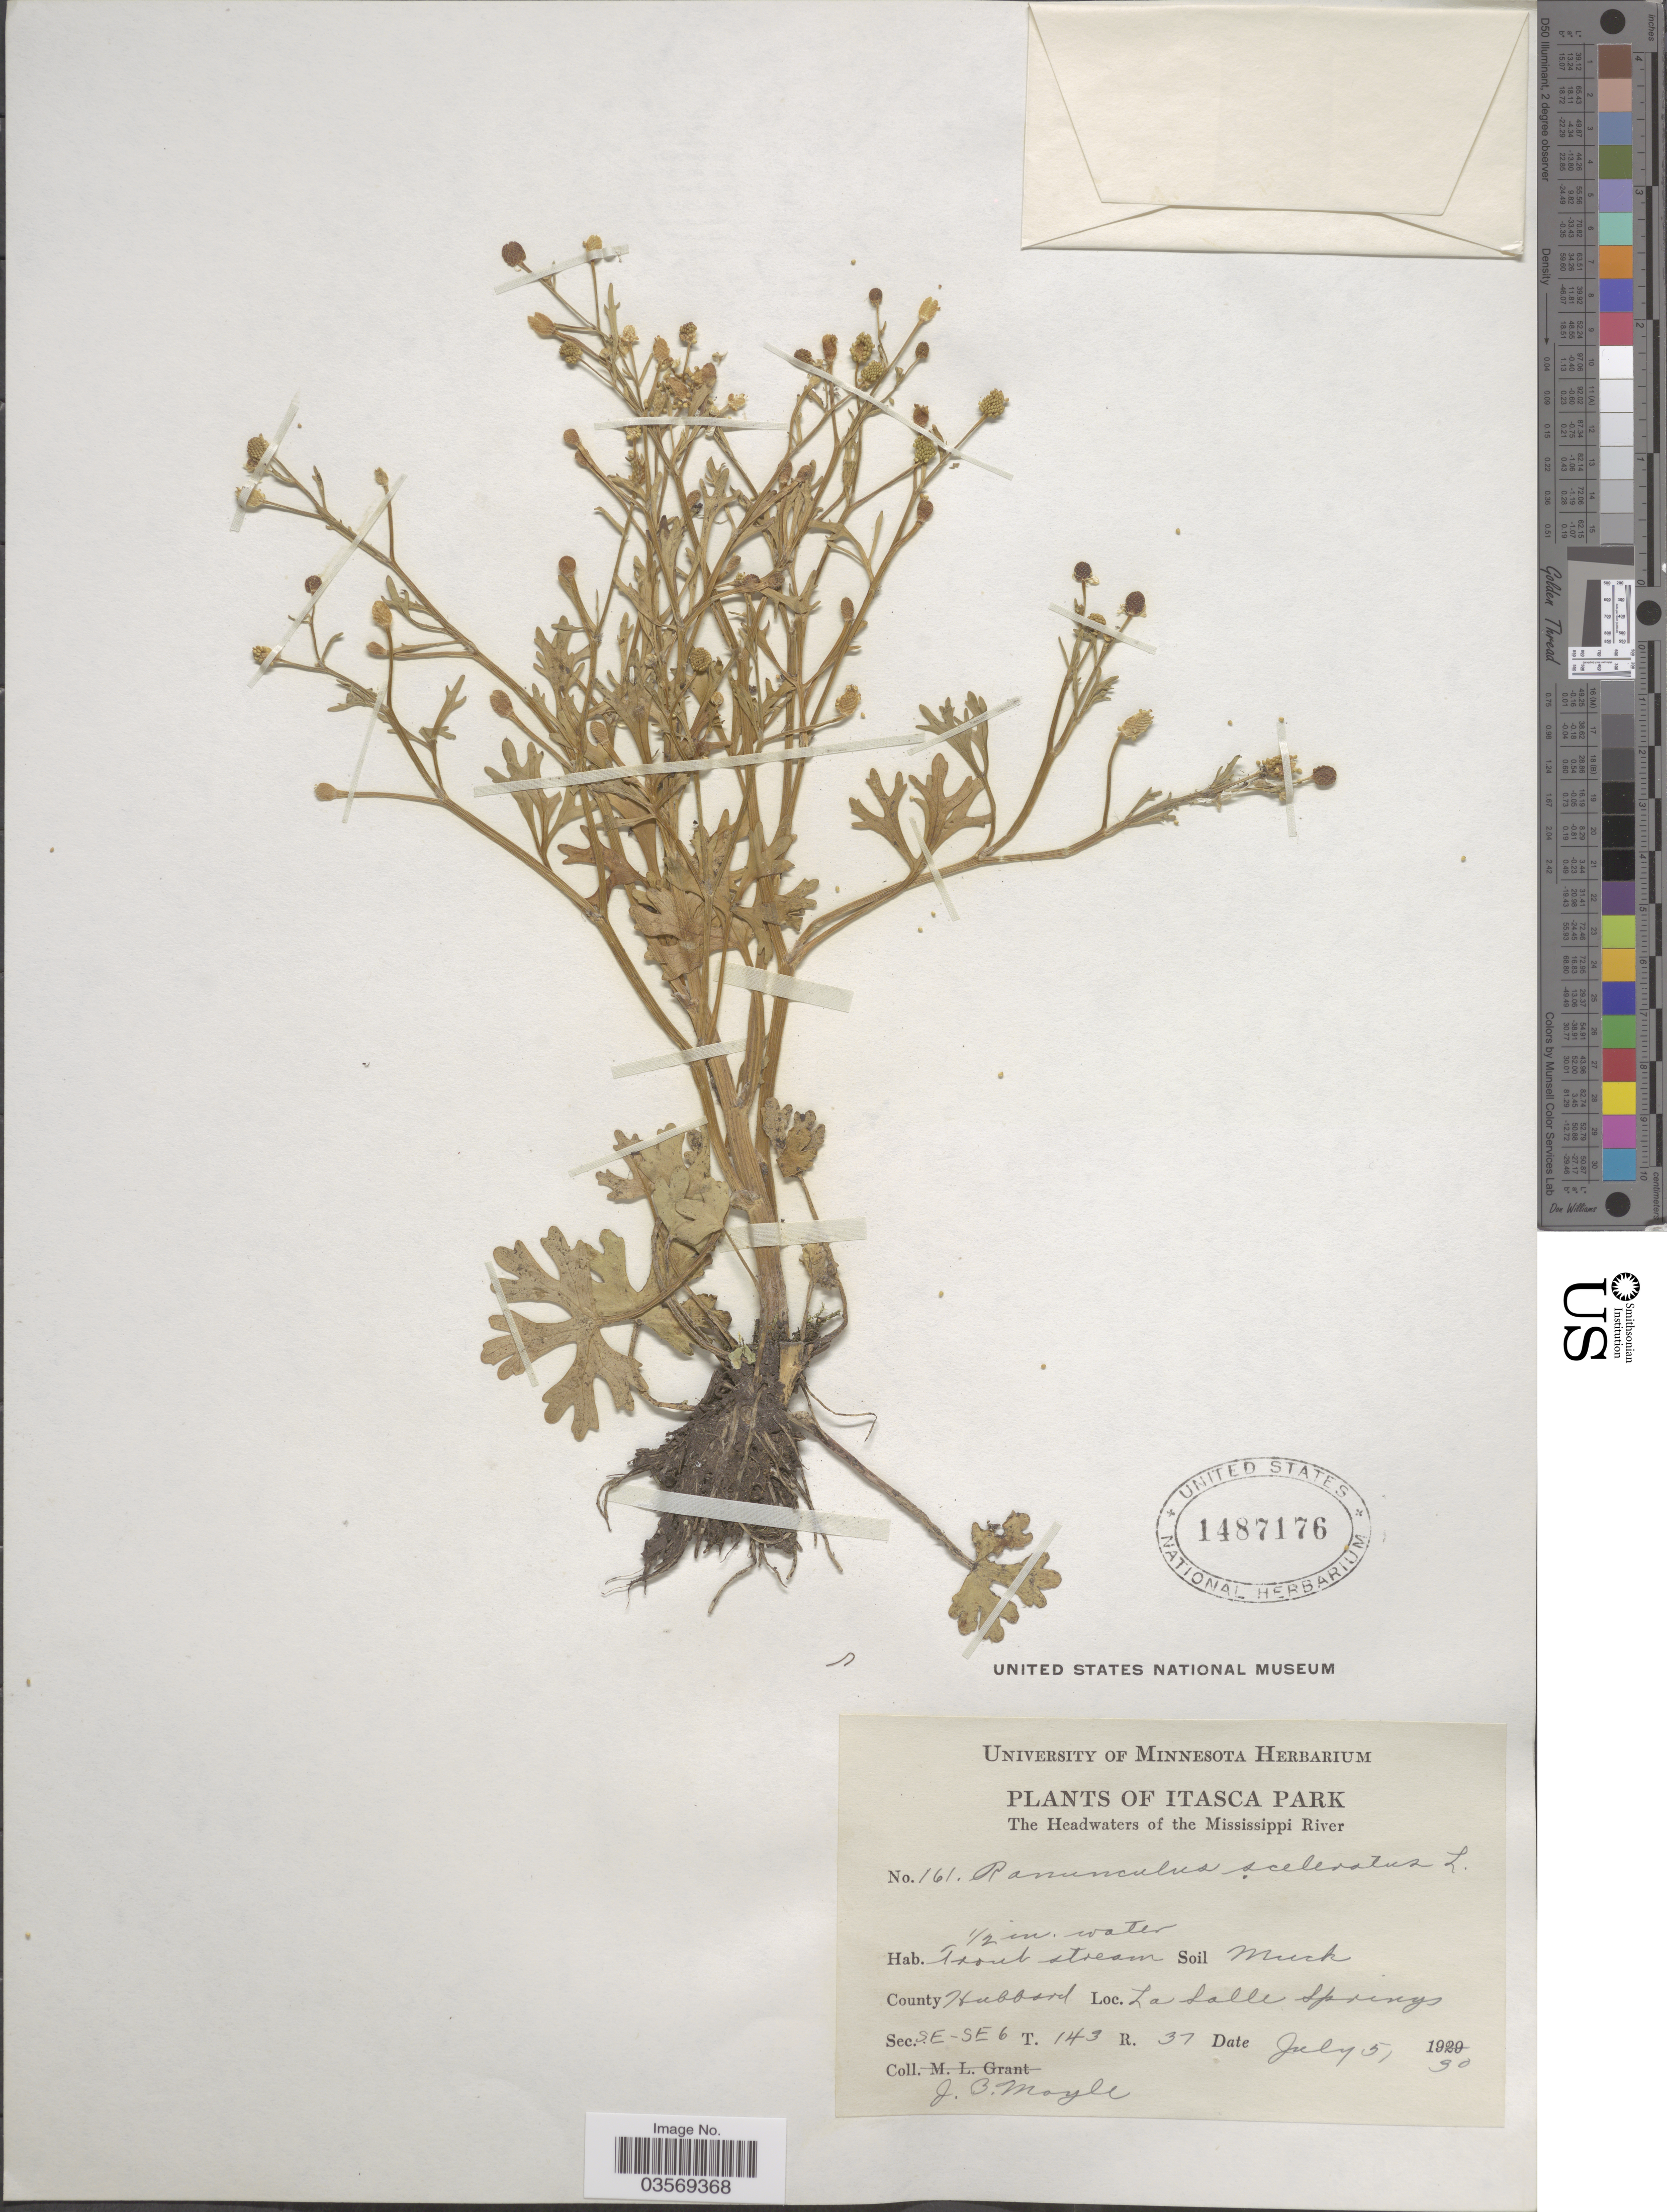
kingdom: Plantae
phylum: Tracheophyta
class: Magnoliopsida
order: Ranunculales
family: Ranunculaceae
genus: Ranunculus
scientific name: Ranunculus sceleratus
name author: L.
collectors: J. Moyle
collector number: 161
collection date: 1990-07-05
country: United States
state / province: Minnesota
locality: Itasca Park. The Headwaters of the Mississippi River. County Hubbard. La Salle Springs. Sec. S.E-SE6 T.143 R.31.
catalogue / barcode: US 1487176